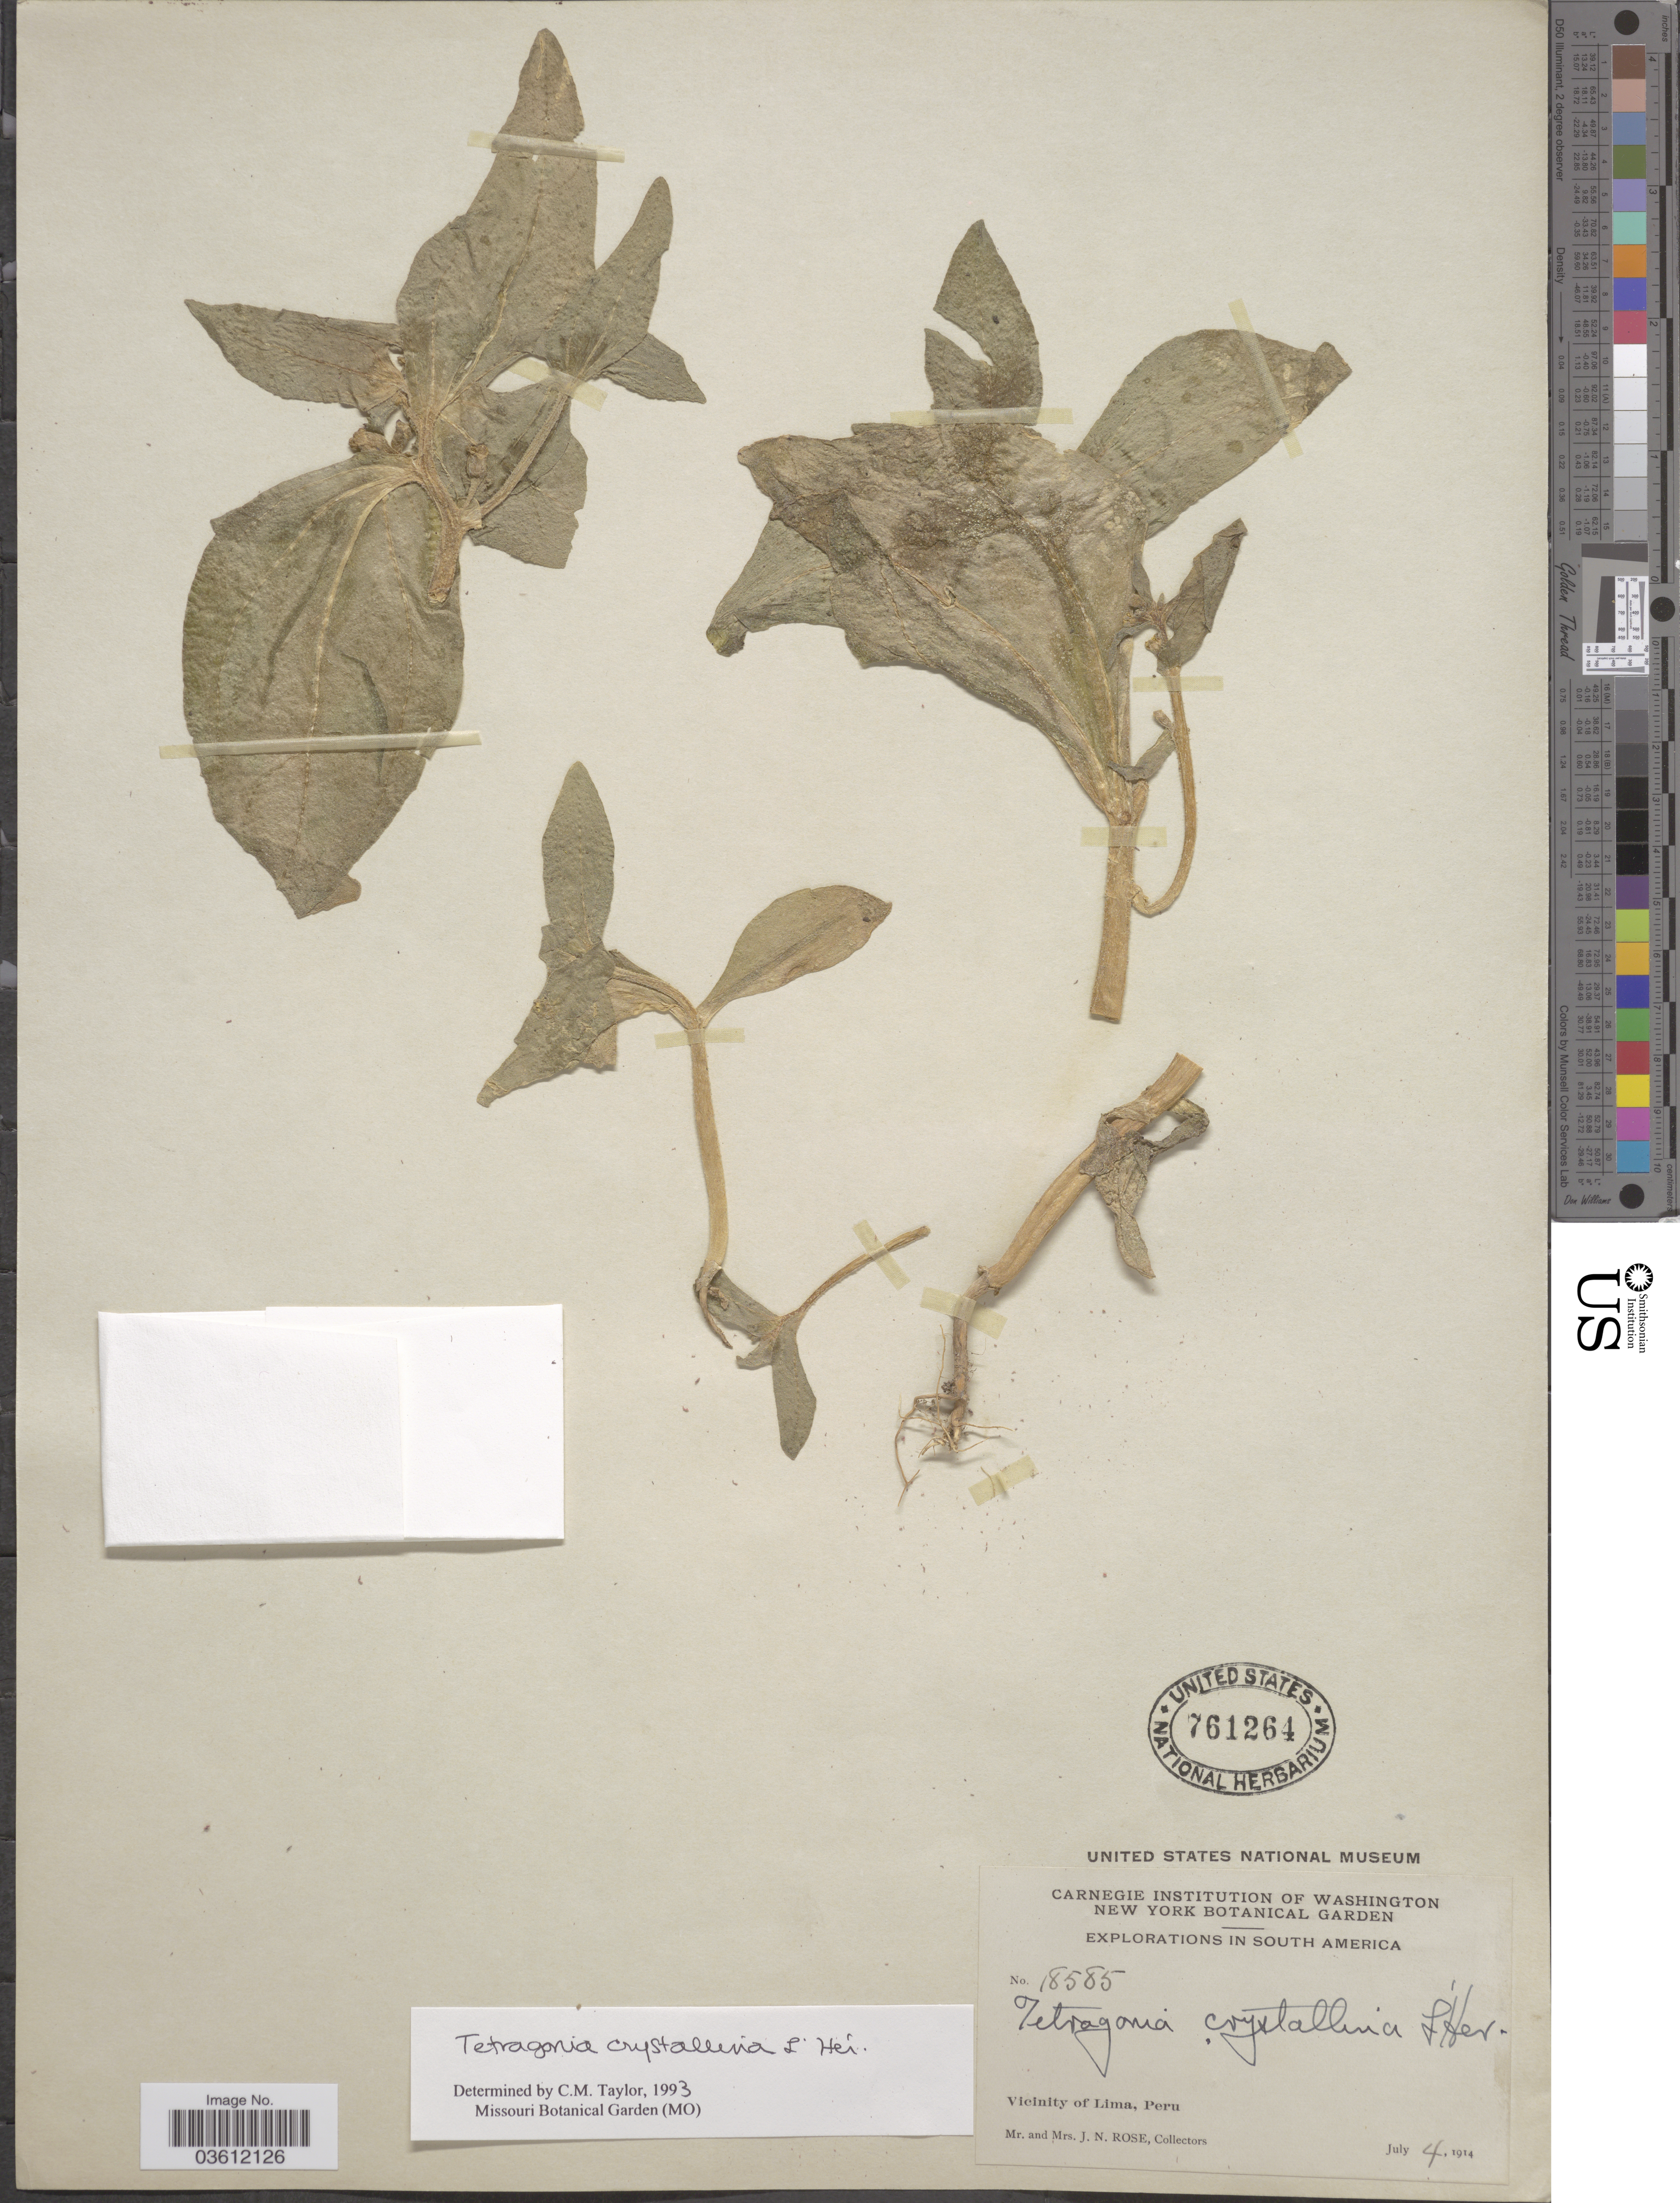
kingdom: Plantae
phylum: Tracheophyta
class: Magnoliopsida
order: Caryophyllales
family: Aizoaceae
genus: Tetragonia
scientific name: Tetragonia crystallina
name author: L'Hér.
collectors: J. N. Rose & L. B. Rose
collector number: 18585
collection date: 1914-07-04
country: Peru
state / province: Lima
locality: Vicinity of Lima.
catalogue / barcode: US 761264